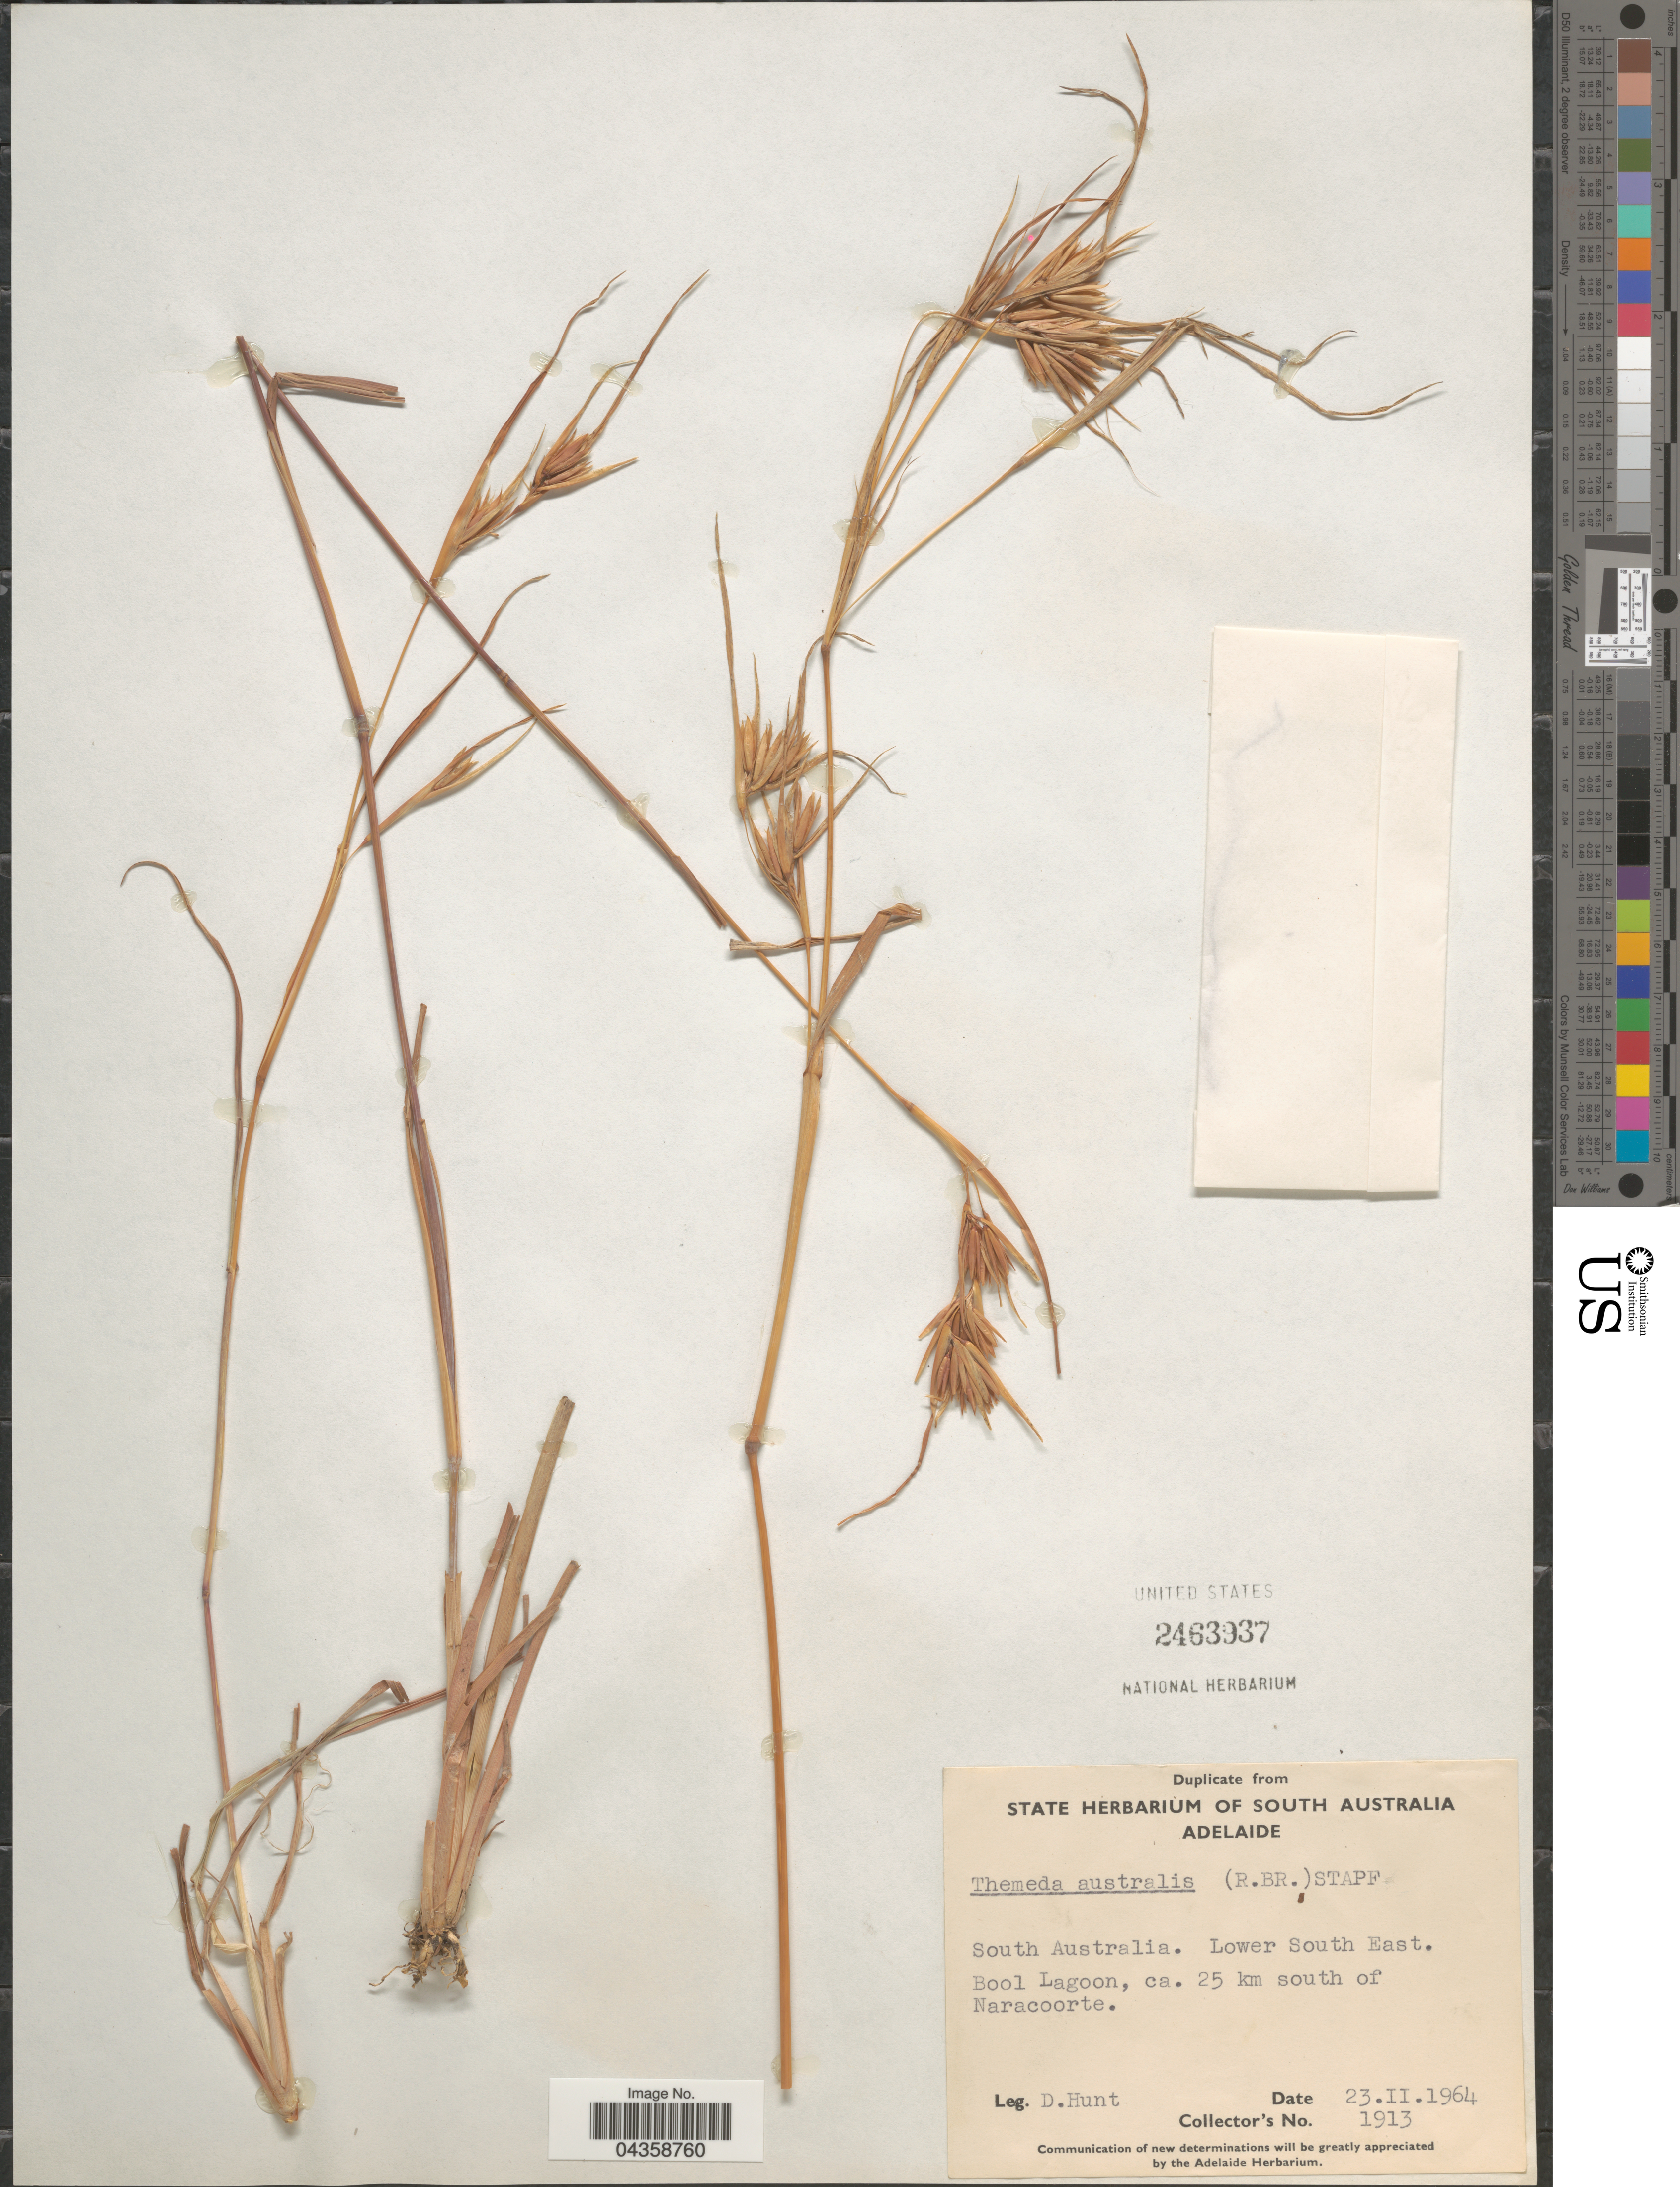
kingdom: Plantae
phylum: Tracheophyta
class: Liliopsida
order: Poales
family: Poaceae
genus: Themeda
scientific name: Themeda triandra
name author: Forssk.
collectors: D. Hunt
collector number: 1913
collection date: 1964-02-23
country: Australia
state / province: South Australia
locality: Lower South East. Bool Lagoon, ca. 25 km south of Naracoorte.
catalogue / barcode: US 2463937